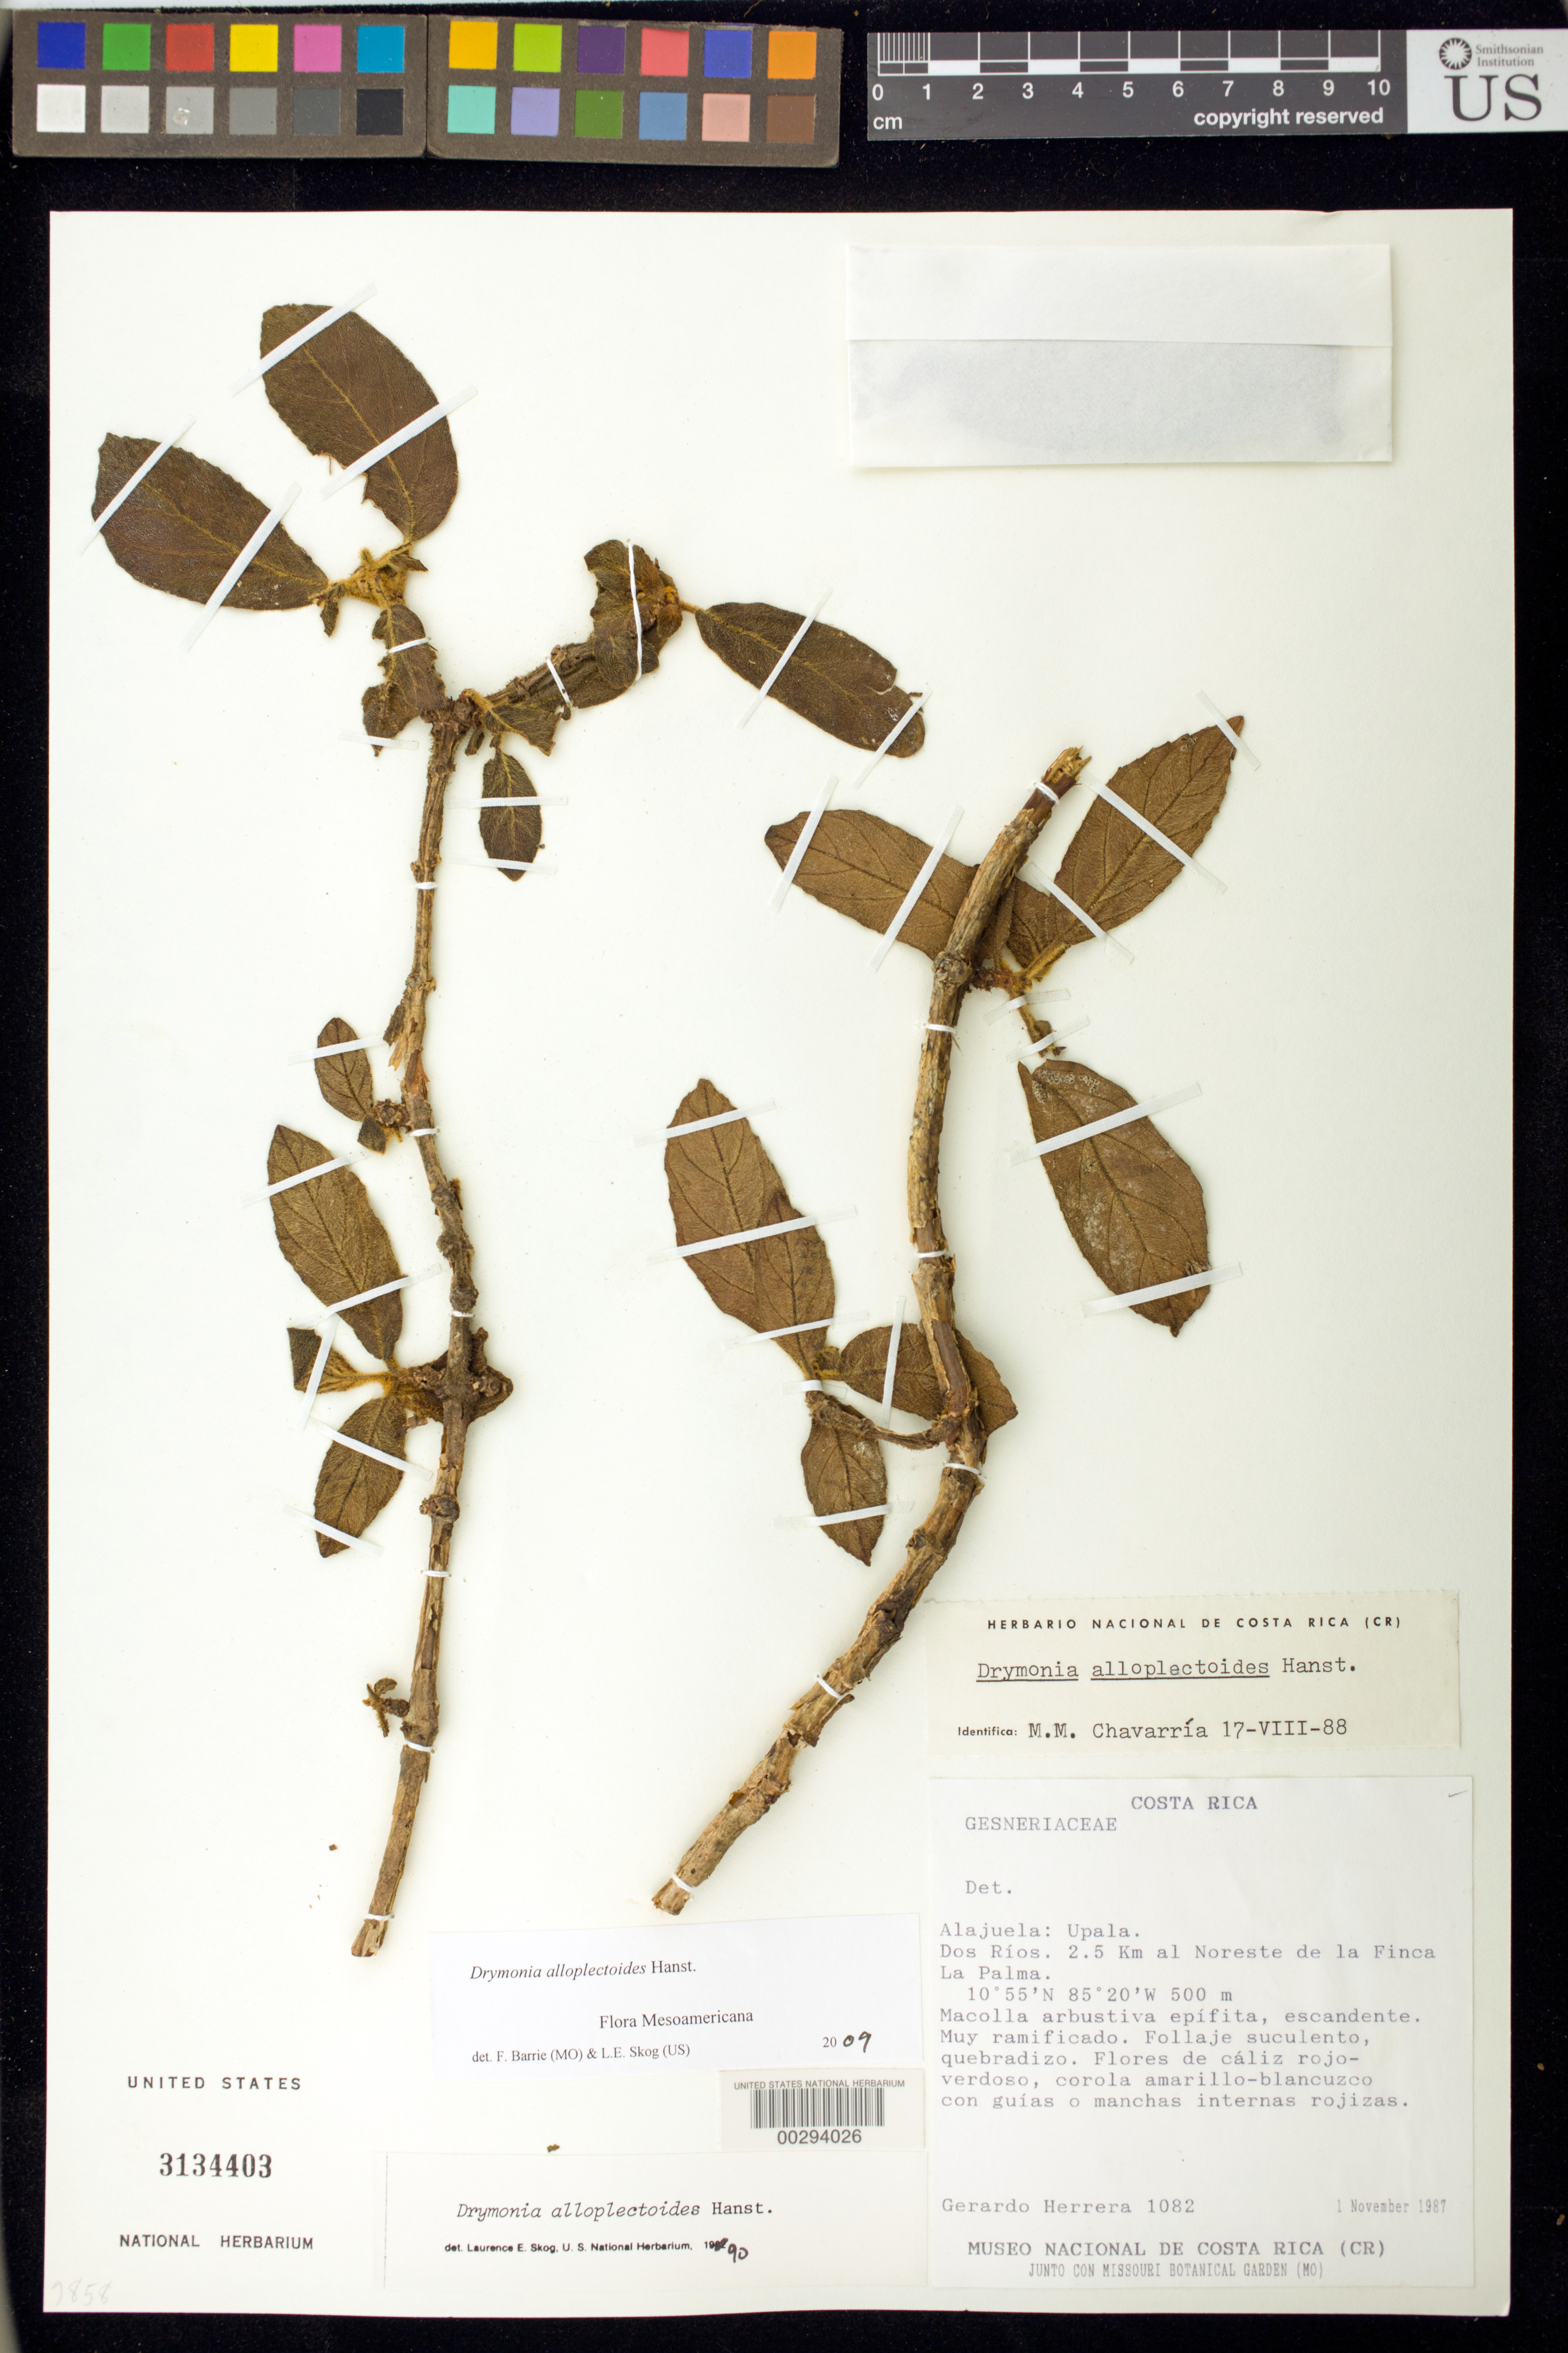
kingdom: Plantae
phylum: Tracheophyta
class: Magnoliopsida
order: Lamiales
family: Gesneriaceae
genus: Drymonia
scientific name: Drymonia alloplectoides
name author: Hanst.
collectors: G. Herrera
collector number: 1082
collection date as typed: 01 Nov 1987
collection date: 1987-11-01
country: Costa Rica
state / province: Alajuela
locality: Upala, Dos Rios, 2.5 km NE of La Finca La Palma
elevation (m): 500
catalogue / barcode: US 3134403